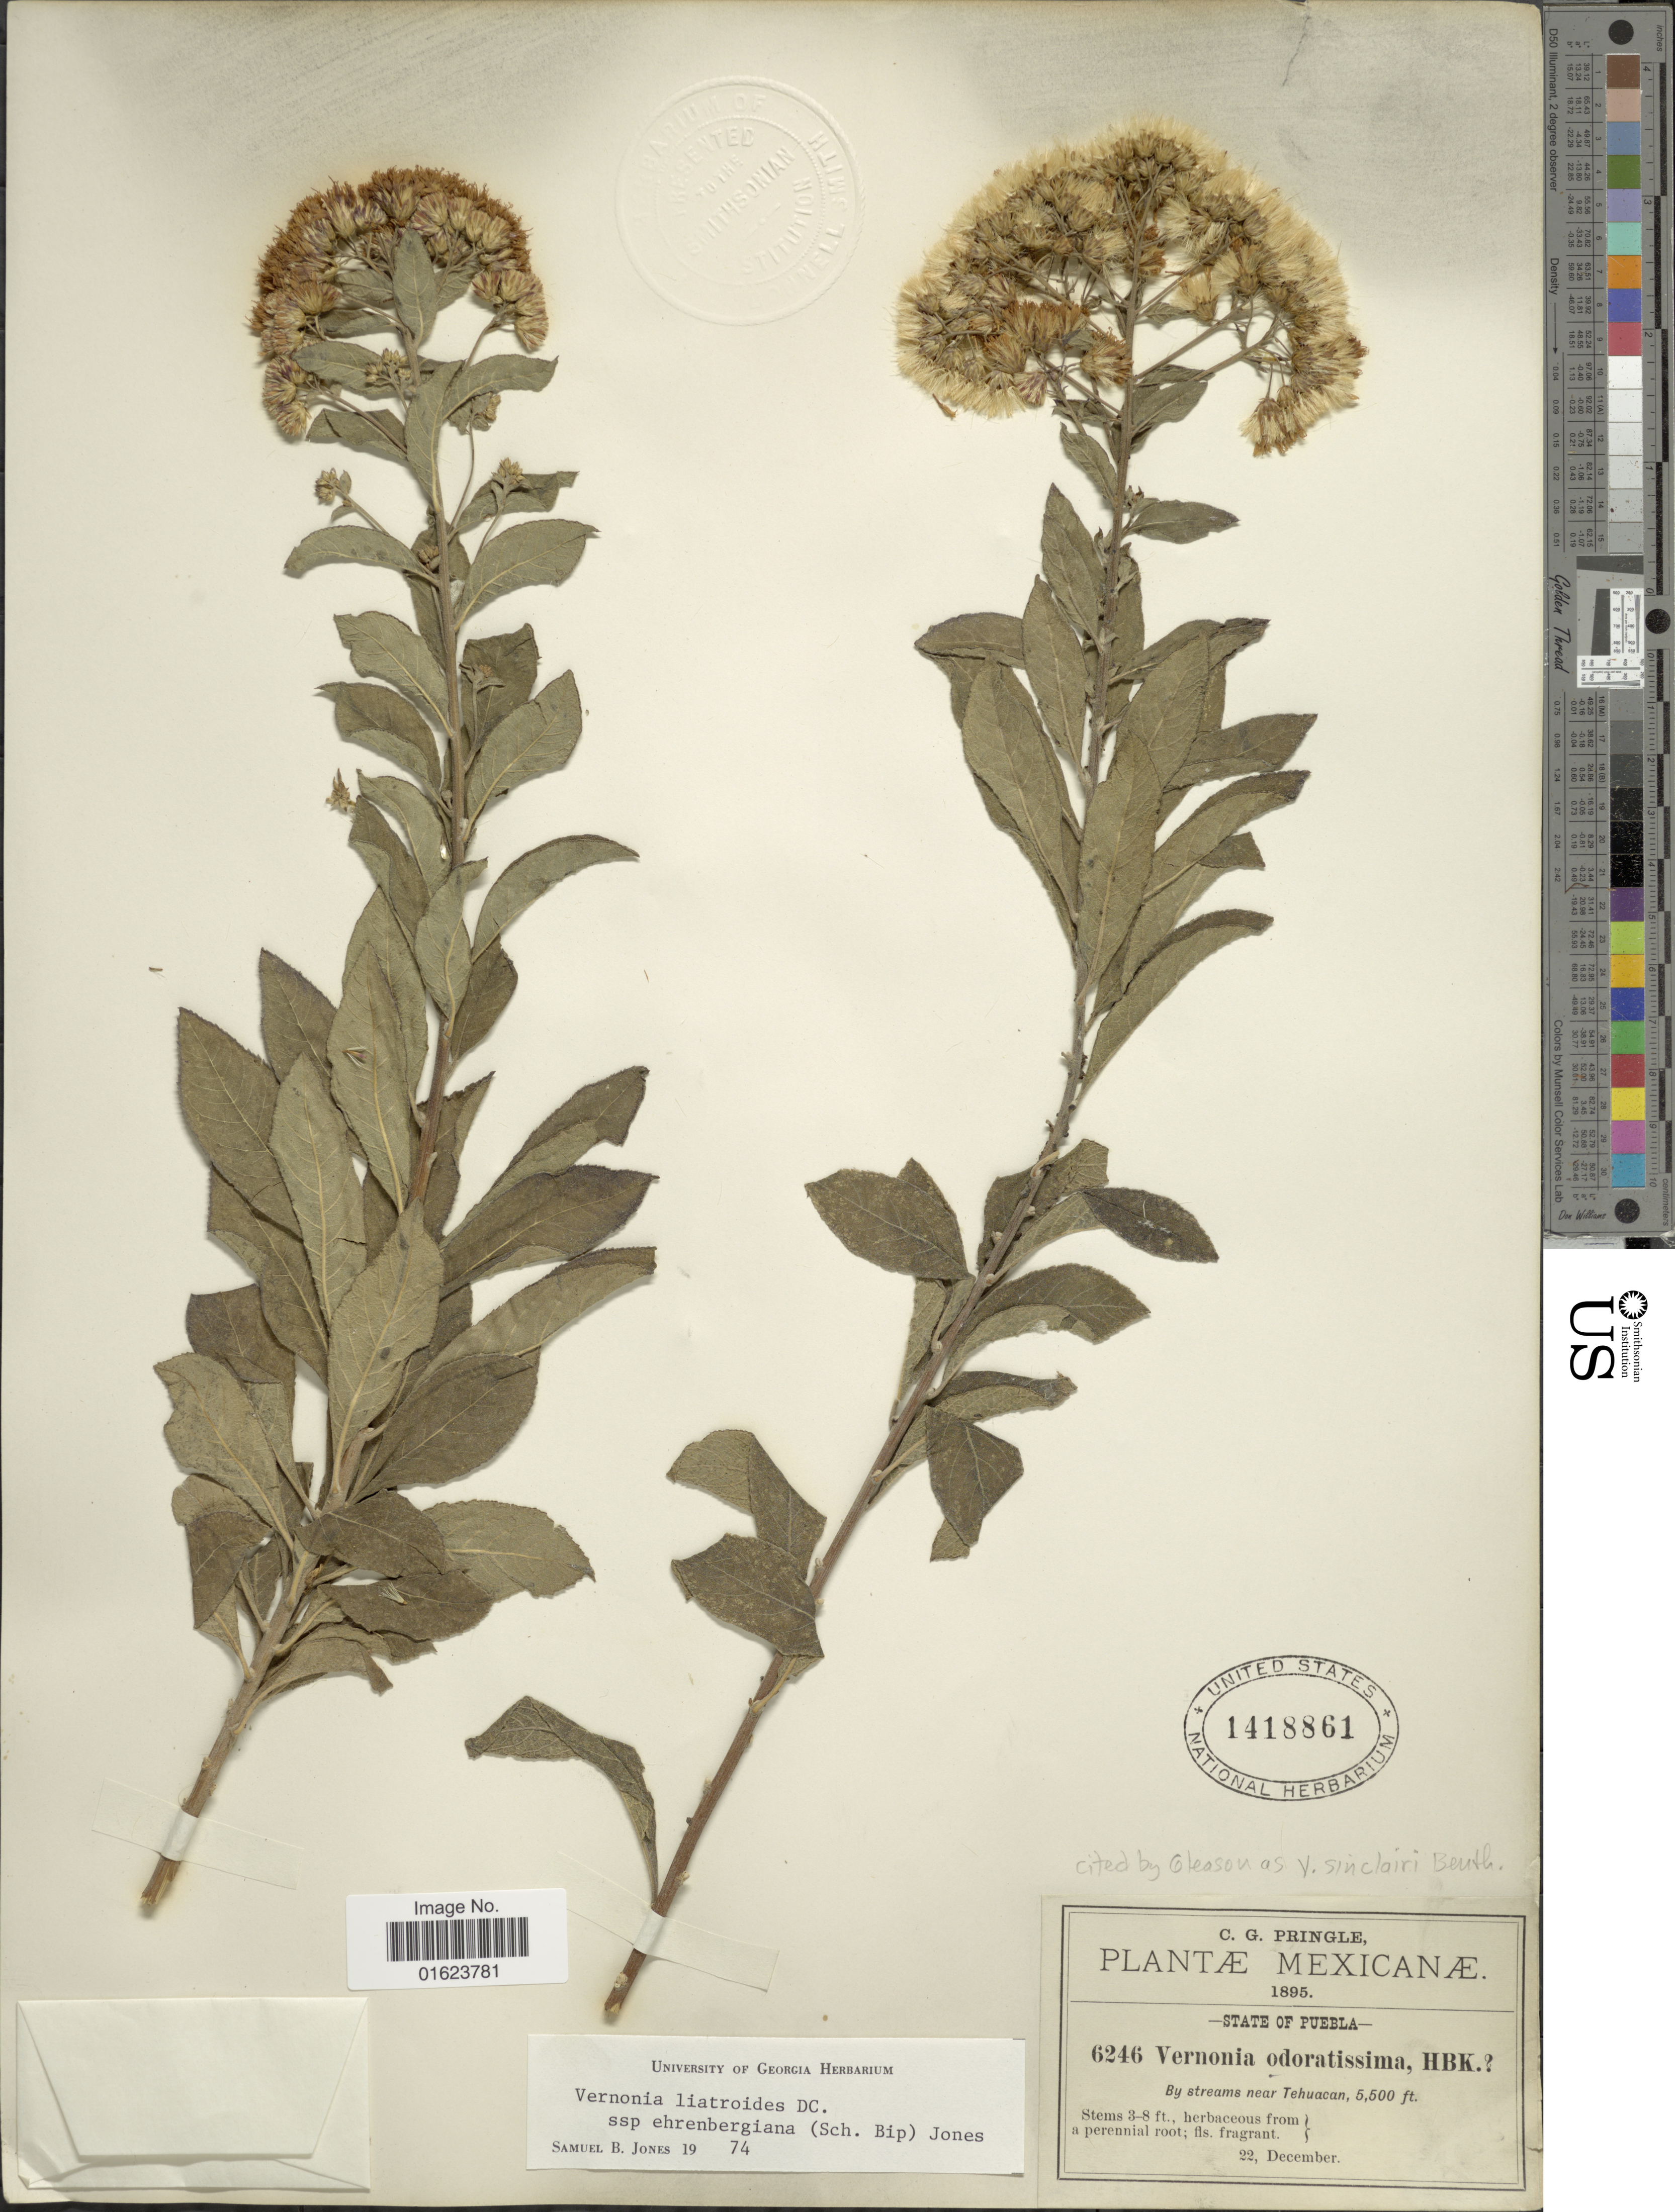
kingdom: Plantae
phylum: Tracheophyta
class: Magnoliopsida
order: Asterales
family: Asteraceae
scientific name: Vickianthus liatroides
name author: (DC.) H. Rob.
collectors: C. G. Pringle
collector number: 6246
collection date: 1895-12-22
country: Mexico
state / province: Puebla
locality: State of Puebla. By streams near Tehuacan.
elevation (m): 1676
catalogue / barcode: US 1418861